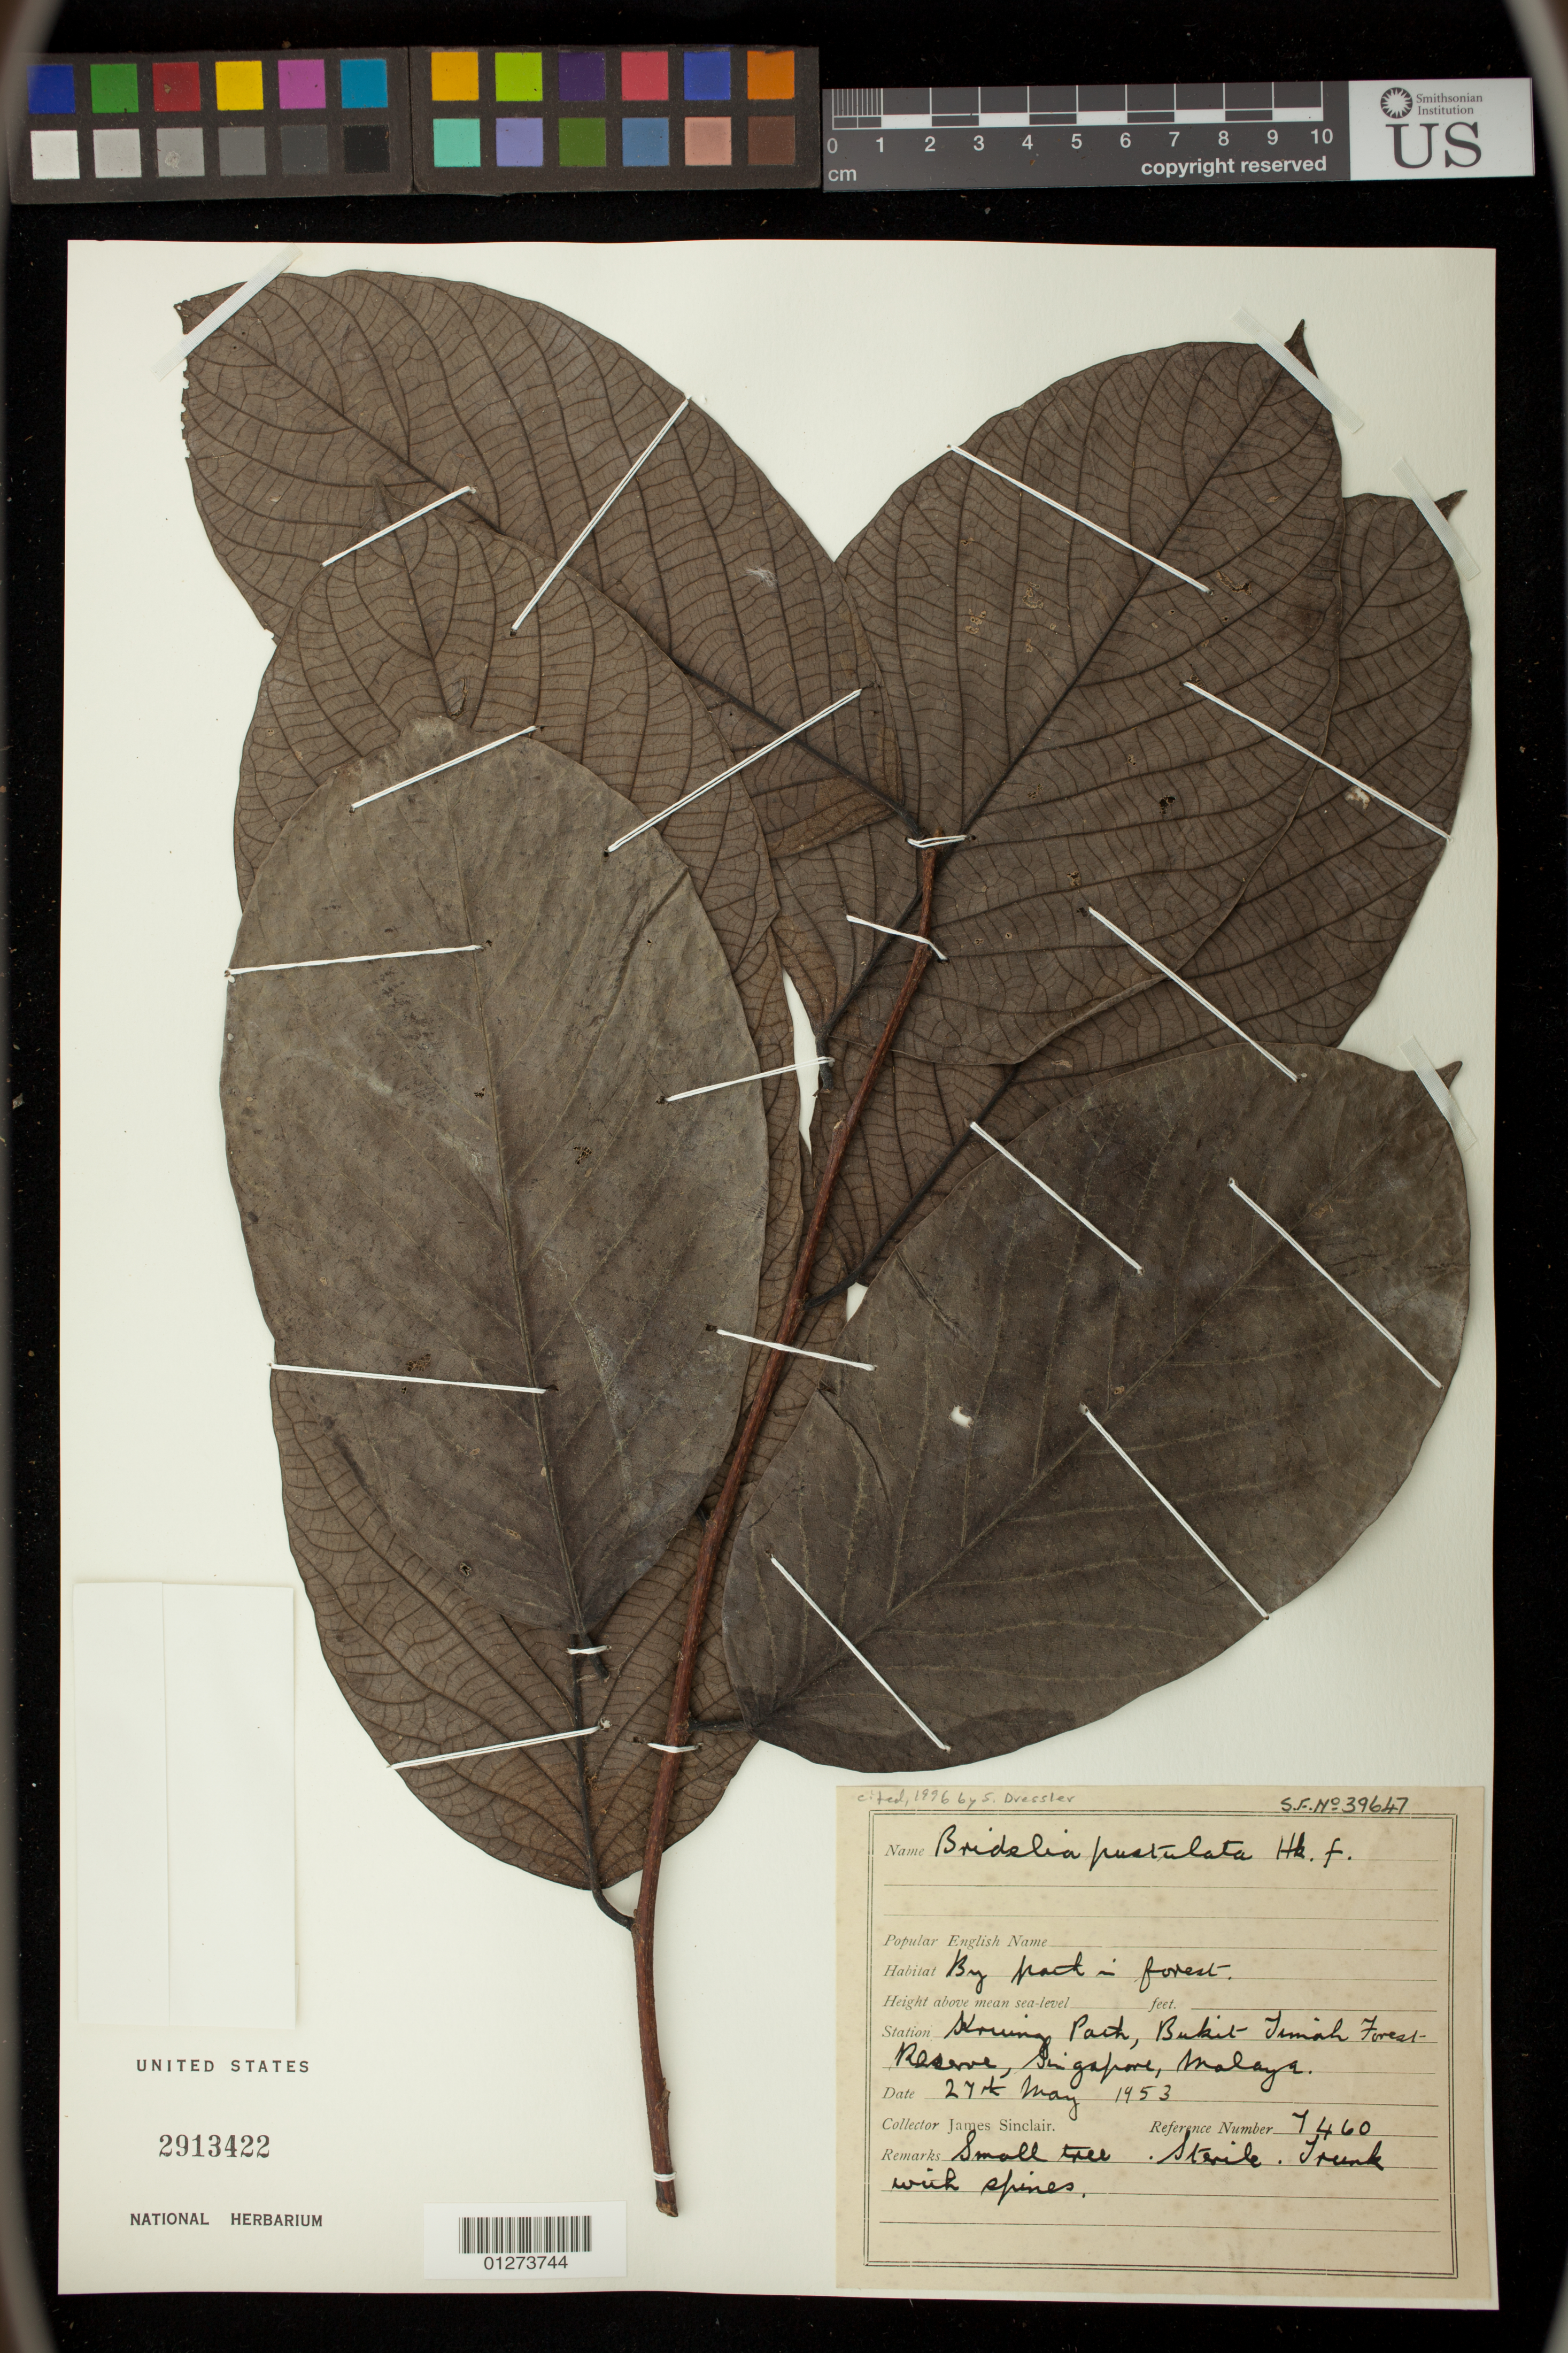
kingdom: Plantae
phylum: Tracheophyta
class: Magnoliopsida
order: Malpighiales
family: Phyllanthaceae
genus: Bridelia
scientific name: Bridelia pustulata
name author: Hook. f.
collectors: J. Sinclair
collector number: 7460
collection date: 1953-05-27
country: Singapore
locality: Keruing Path, Bukit-Timah Forest Reserve, Malaya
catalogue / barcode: US 2913422